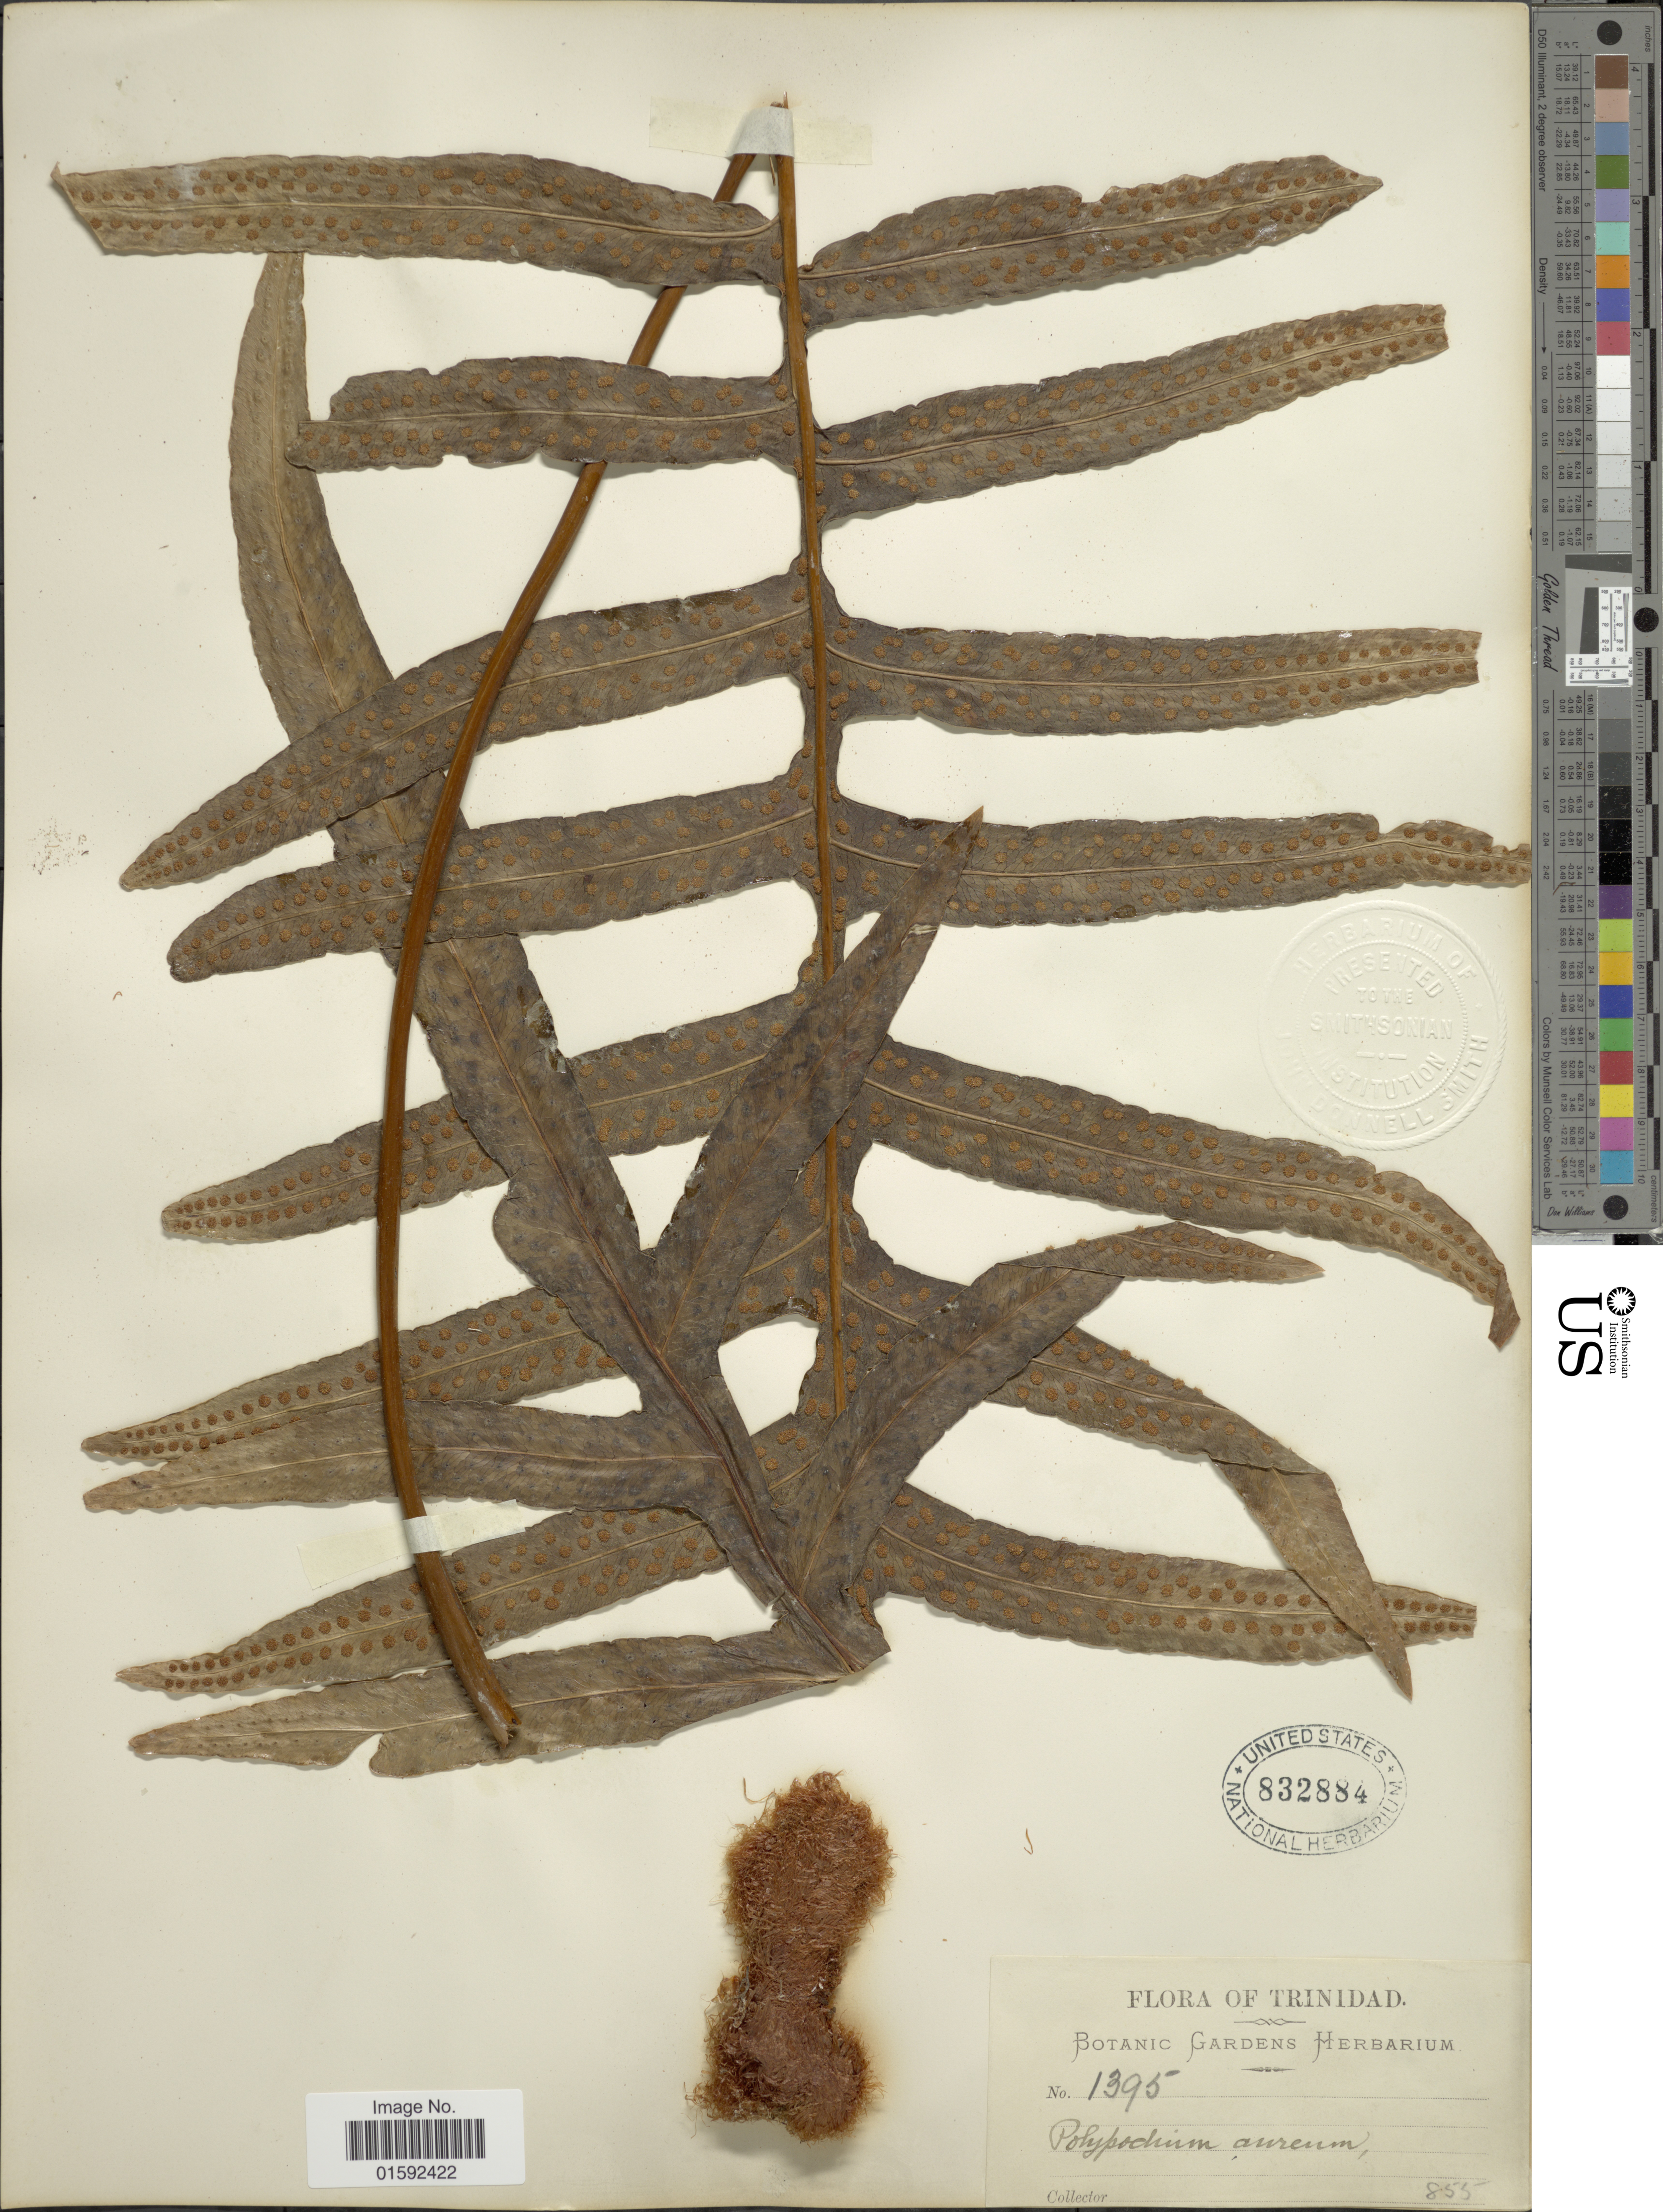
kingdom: Plantae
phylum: Tracheophyta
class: Polypodiopsida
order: Polypodiales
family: Polypodiaceae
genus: Phlebodium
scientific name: Phlebodium aureum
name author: (L.) J. Sm.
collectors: Botanic Gardens Herbarium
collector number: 1395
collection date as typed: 855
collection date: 1855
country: Trinidad and Tobago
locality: Trinidad.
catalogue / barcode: US 832884